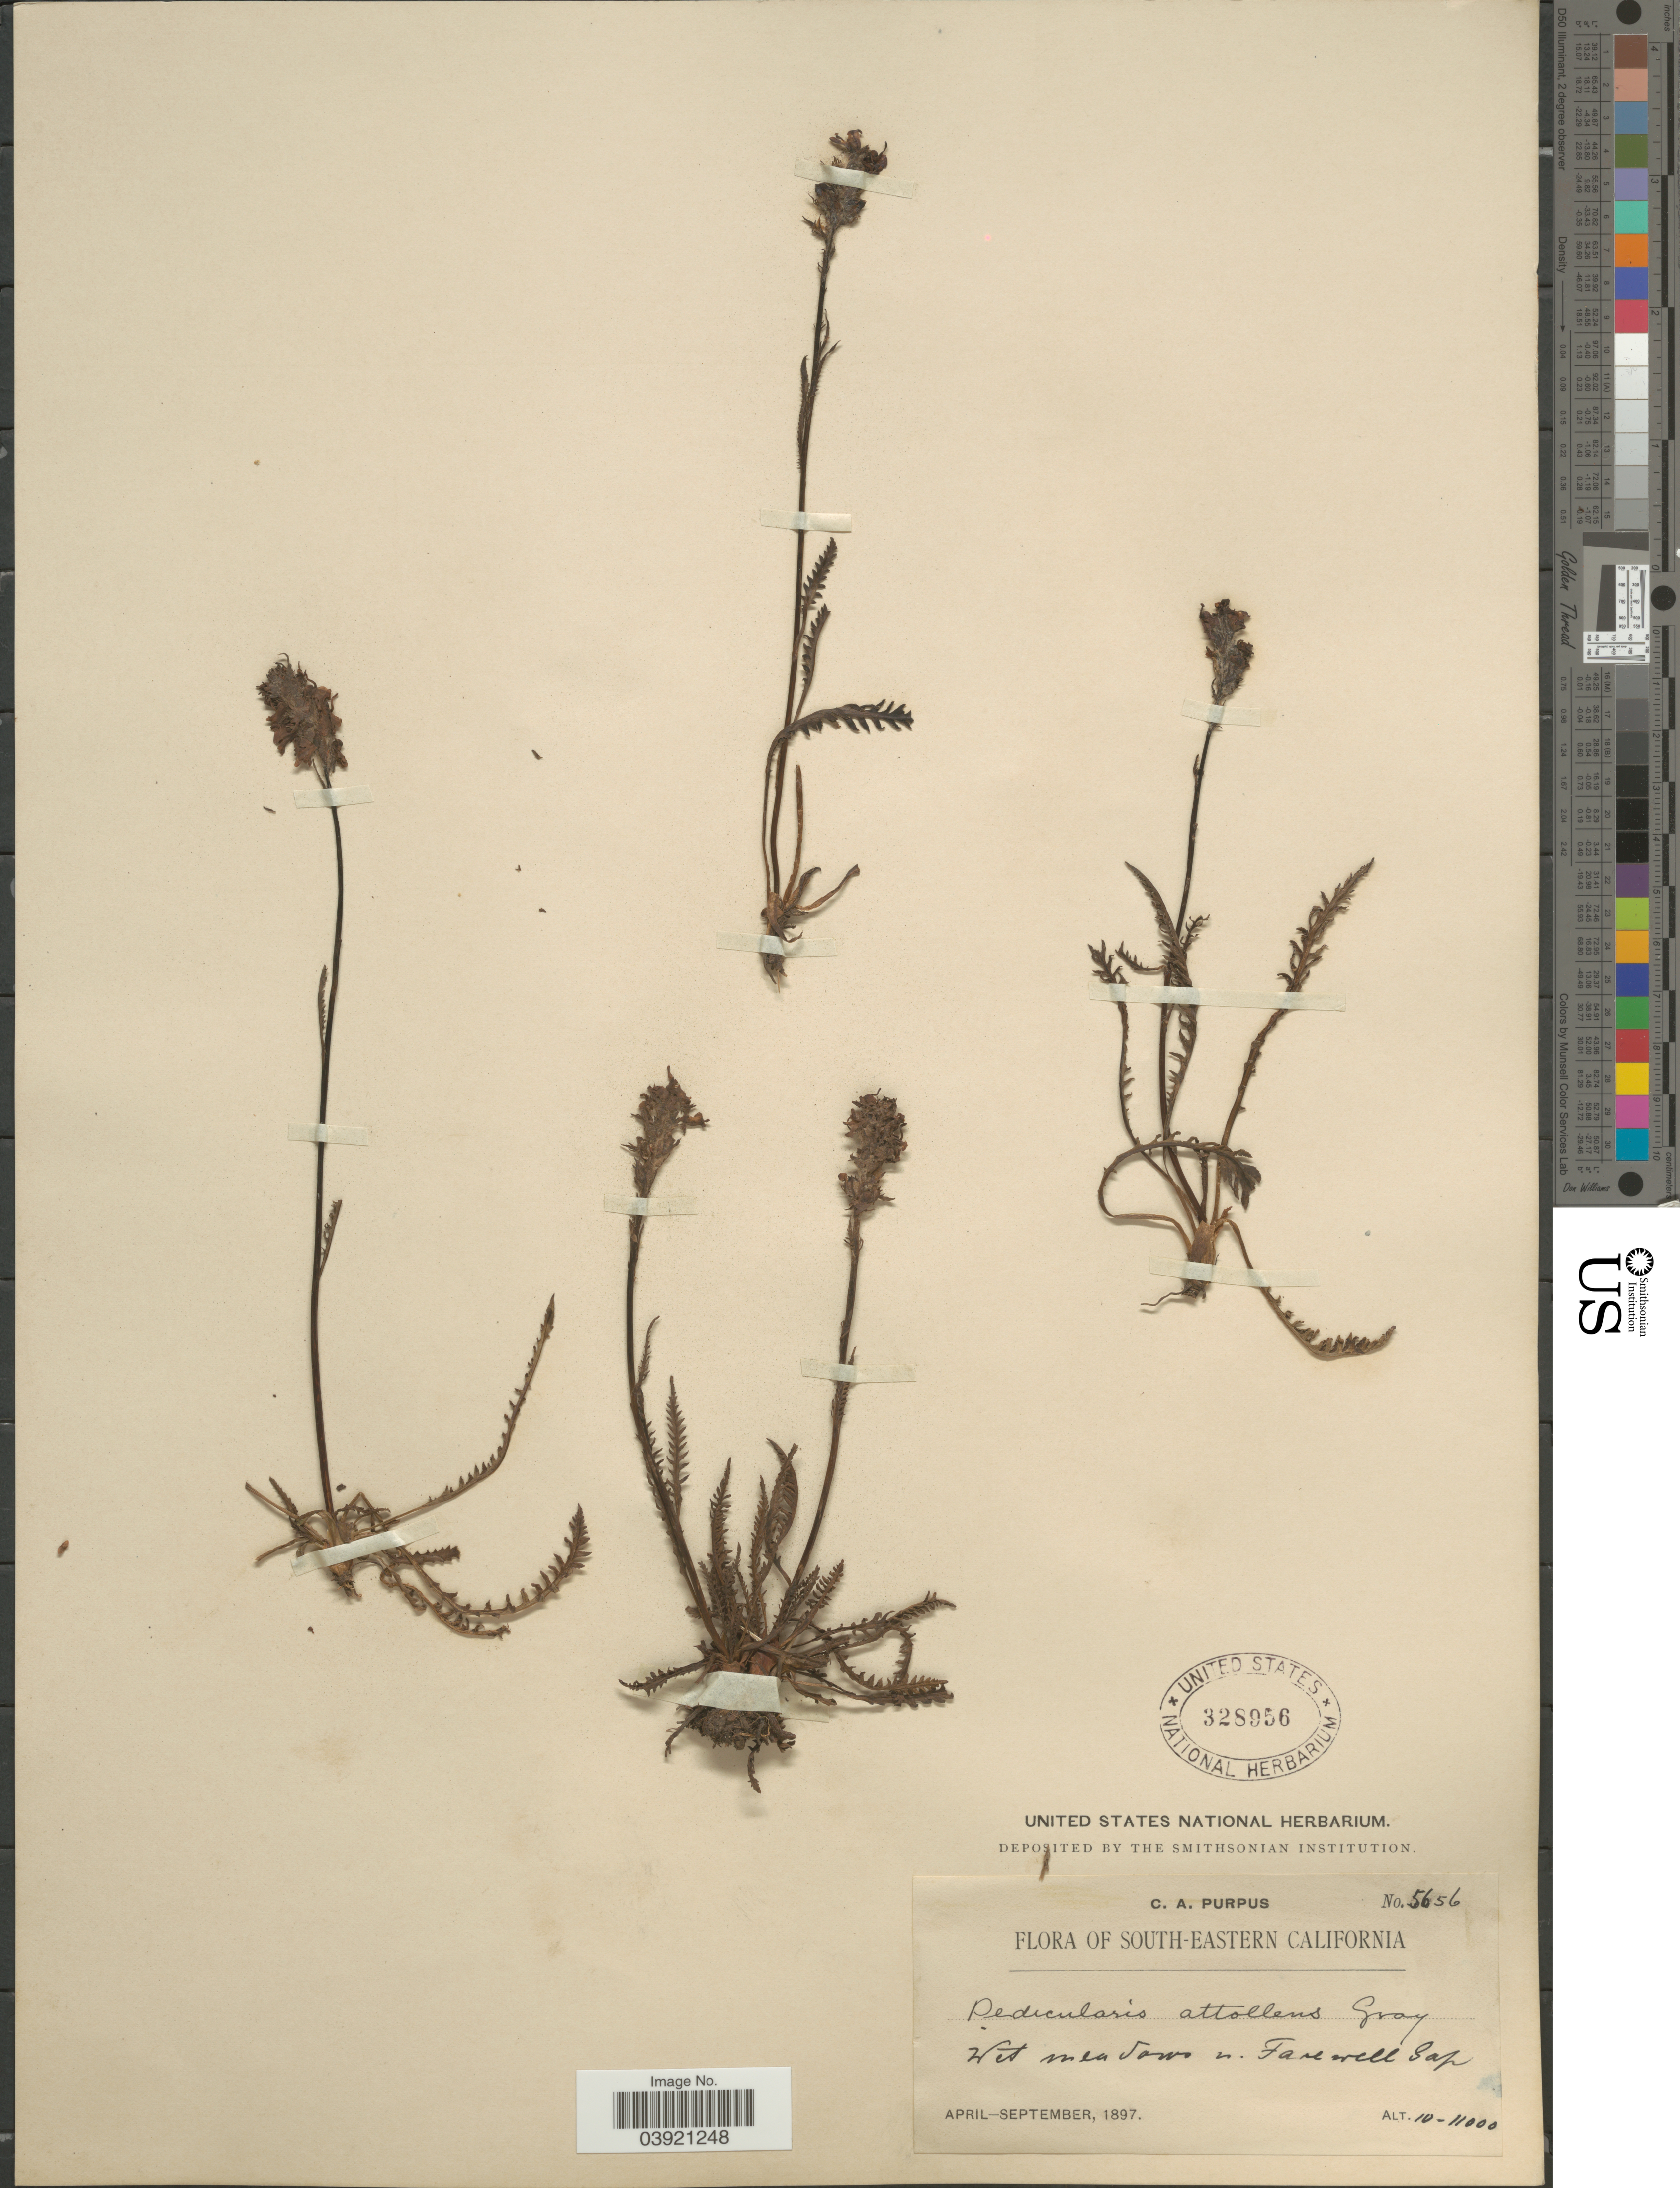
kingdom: Plantae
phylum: Tracheophyta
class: Magnoliopsida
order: Lamiales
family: Orobanchaceae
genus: Pedicularis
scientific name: Pedicularis attollens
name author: A. Gray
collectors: C. A. Purpus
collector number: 5656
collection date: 1897-04/1897-09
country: United States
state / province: California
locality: South-Eastern California. Wet meadows n. Farewell Gap.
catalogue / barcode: US 328956